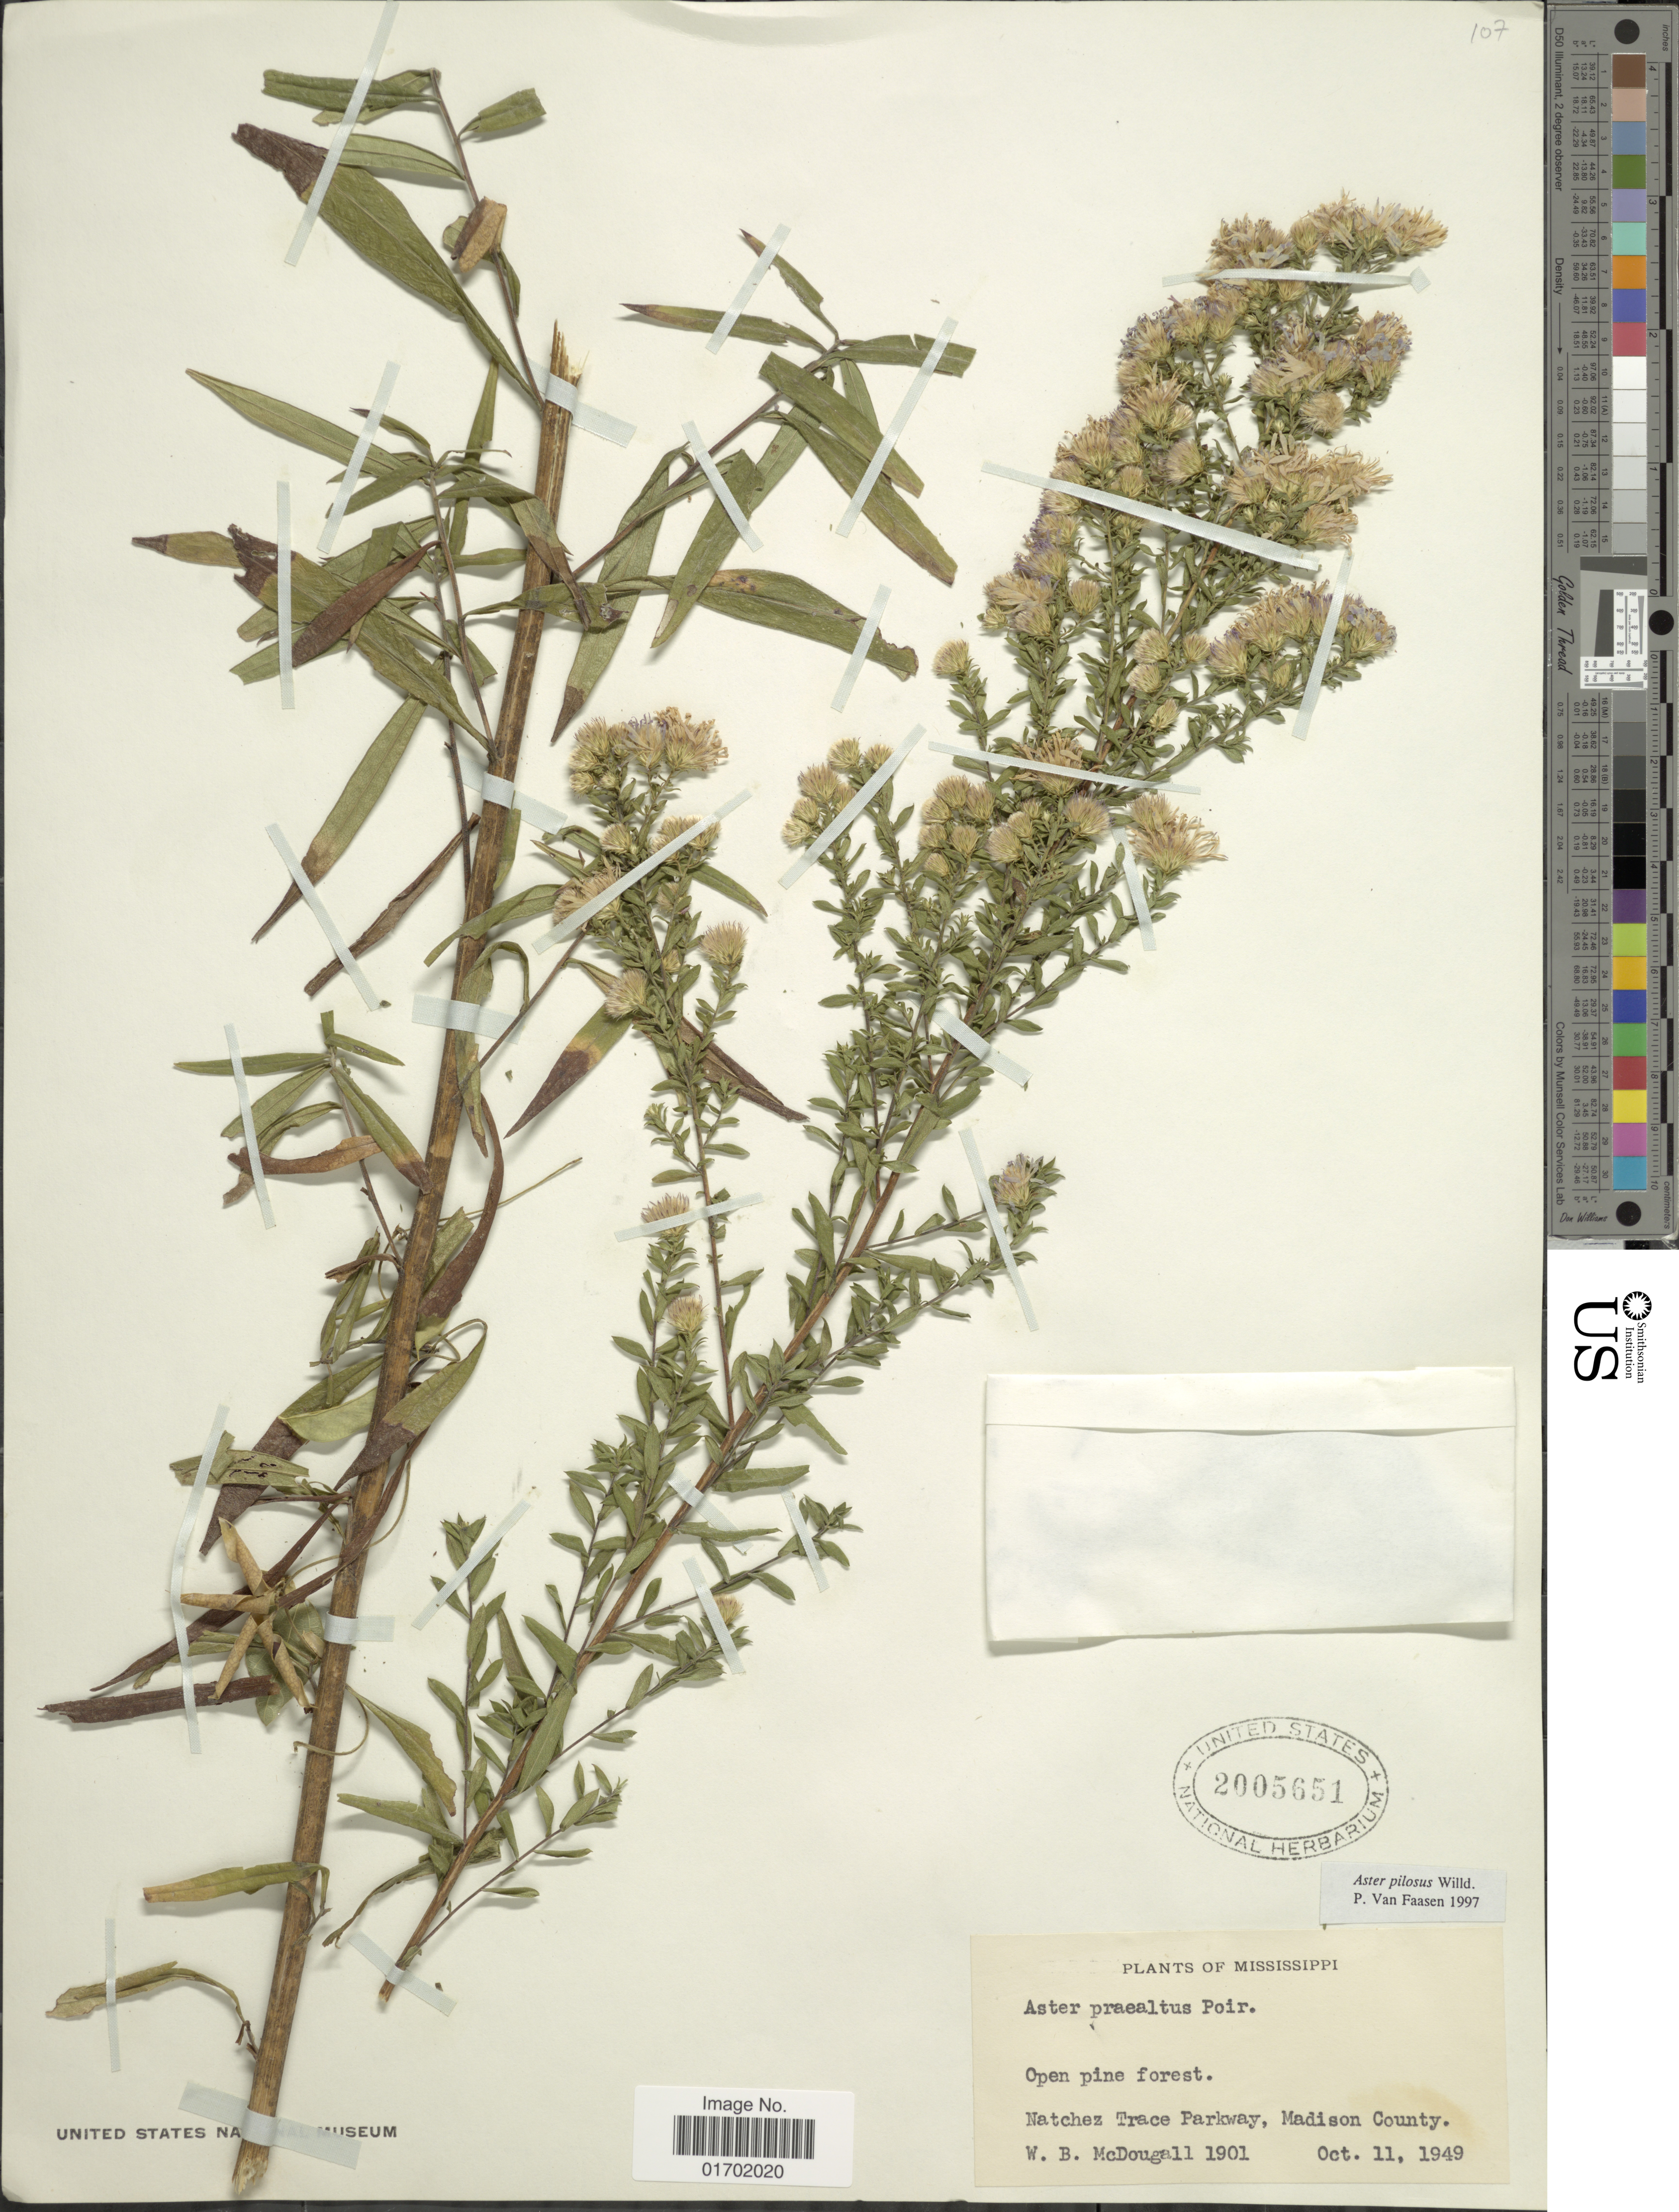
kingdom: Plantae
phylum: Tracheophyta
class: Magnoliopsida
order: Asterales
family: Asteraceae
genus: Symphyotrichum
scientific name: Symphyotrichum pilosum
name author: (Willd.) G.L. Nesom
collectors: W. B. McDougall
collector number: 1901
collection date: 1949-10-11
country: United States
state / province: Mississippi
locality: Natchez Trace Parkway, Madison County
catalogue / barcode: US 2005651